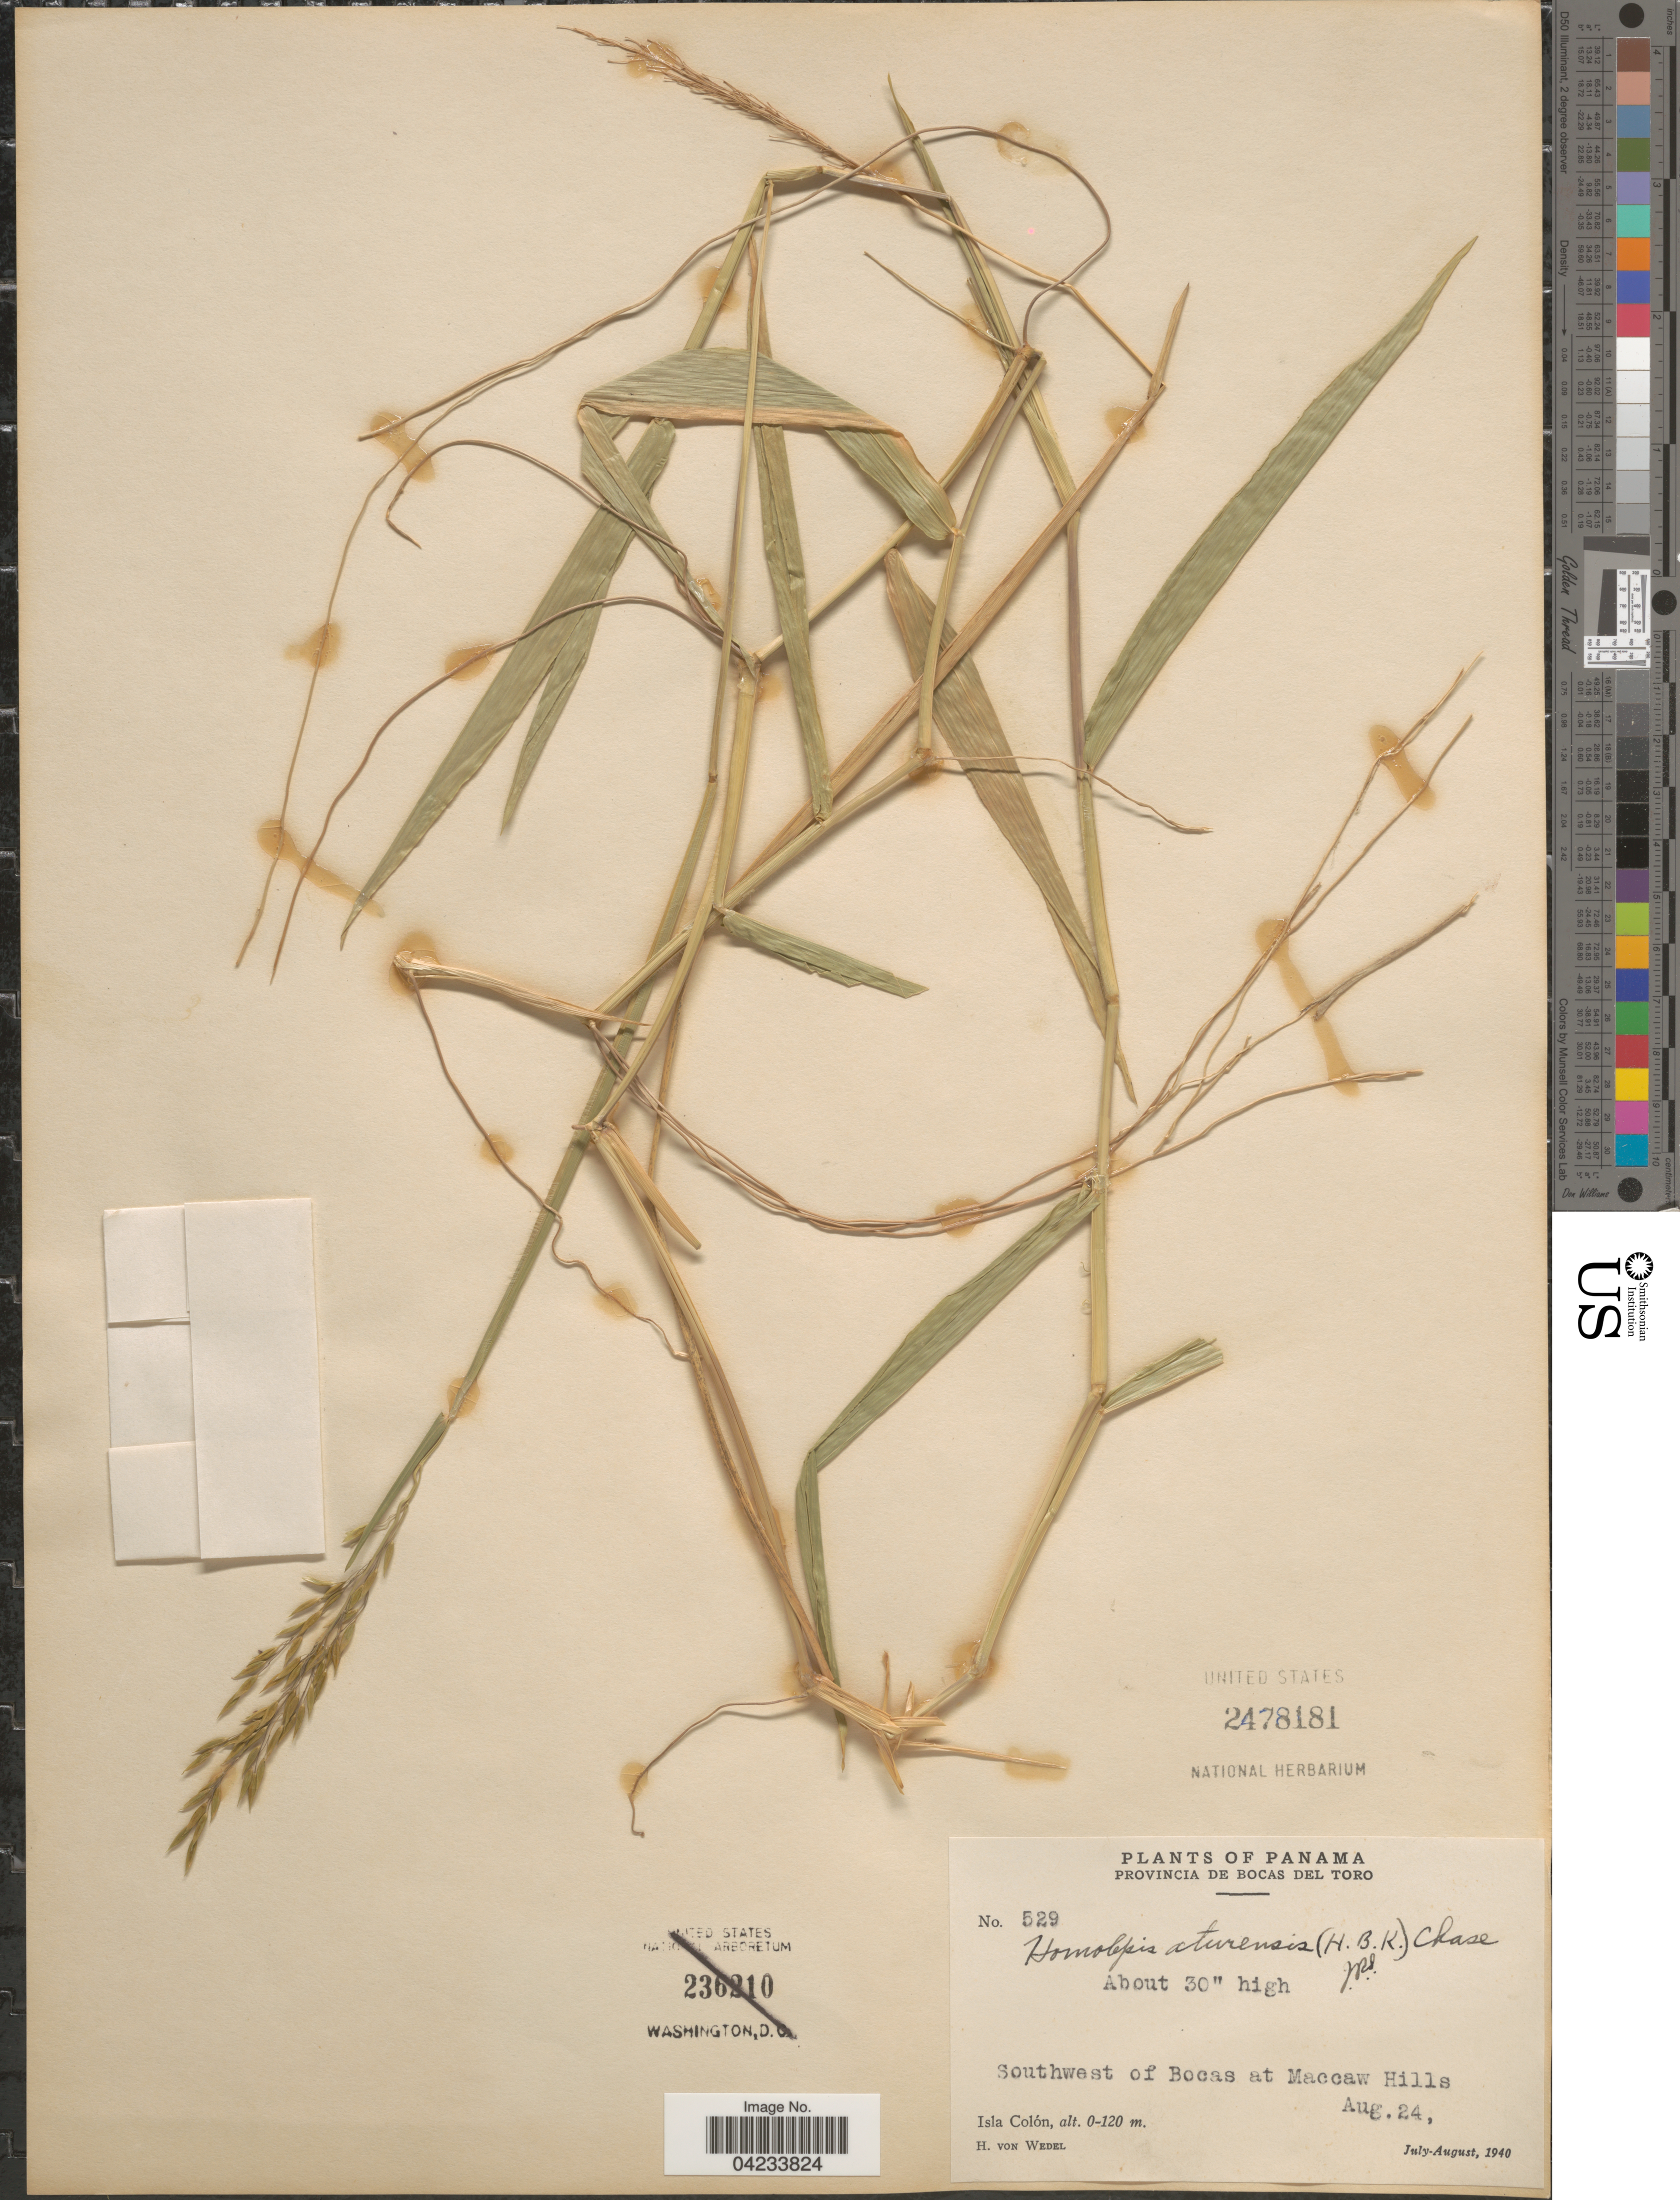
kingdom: Plantae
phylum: Tracheophyta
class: Liliopsida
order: Poales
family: Poaceae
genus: Homolepis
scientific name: Homolepis aturensis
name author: (Kunth) Chase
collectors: H. von Wedel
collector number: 529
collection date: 1940-08-24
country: Panama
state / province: Bocas del Toro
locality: Provincia de Bocas del Toro. Southwest of Bocas at Maccaw Hills. Isla Colón.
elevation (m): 0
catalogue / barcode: US 2478181